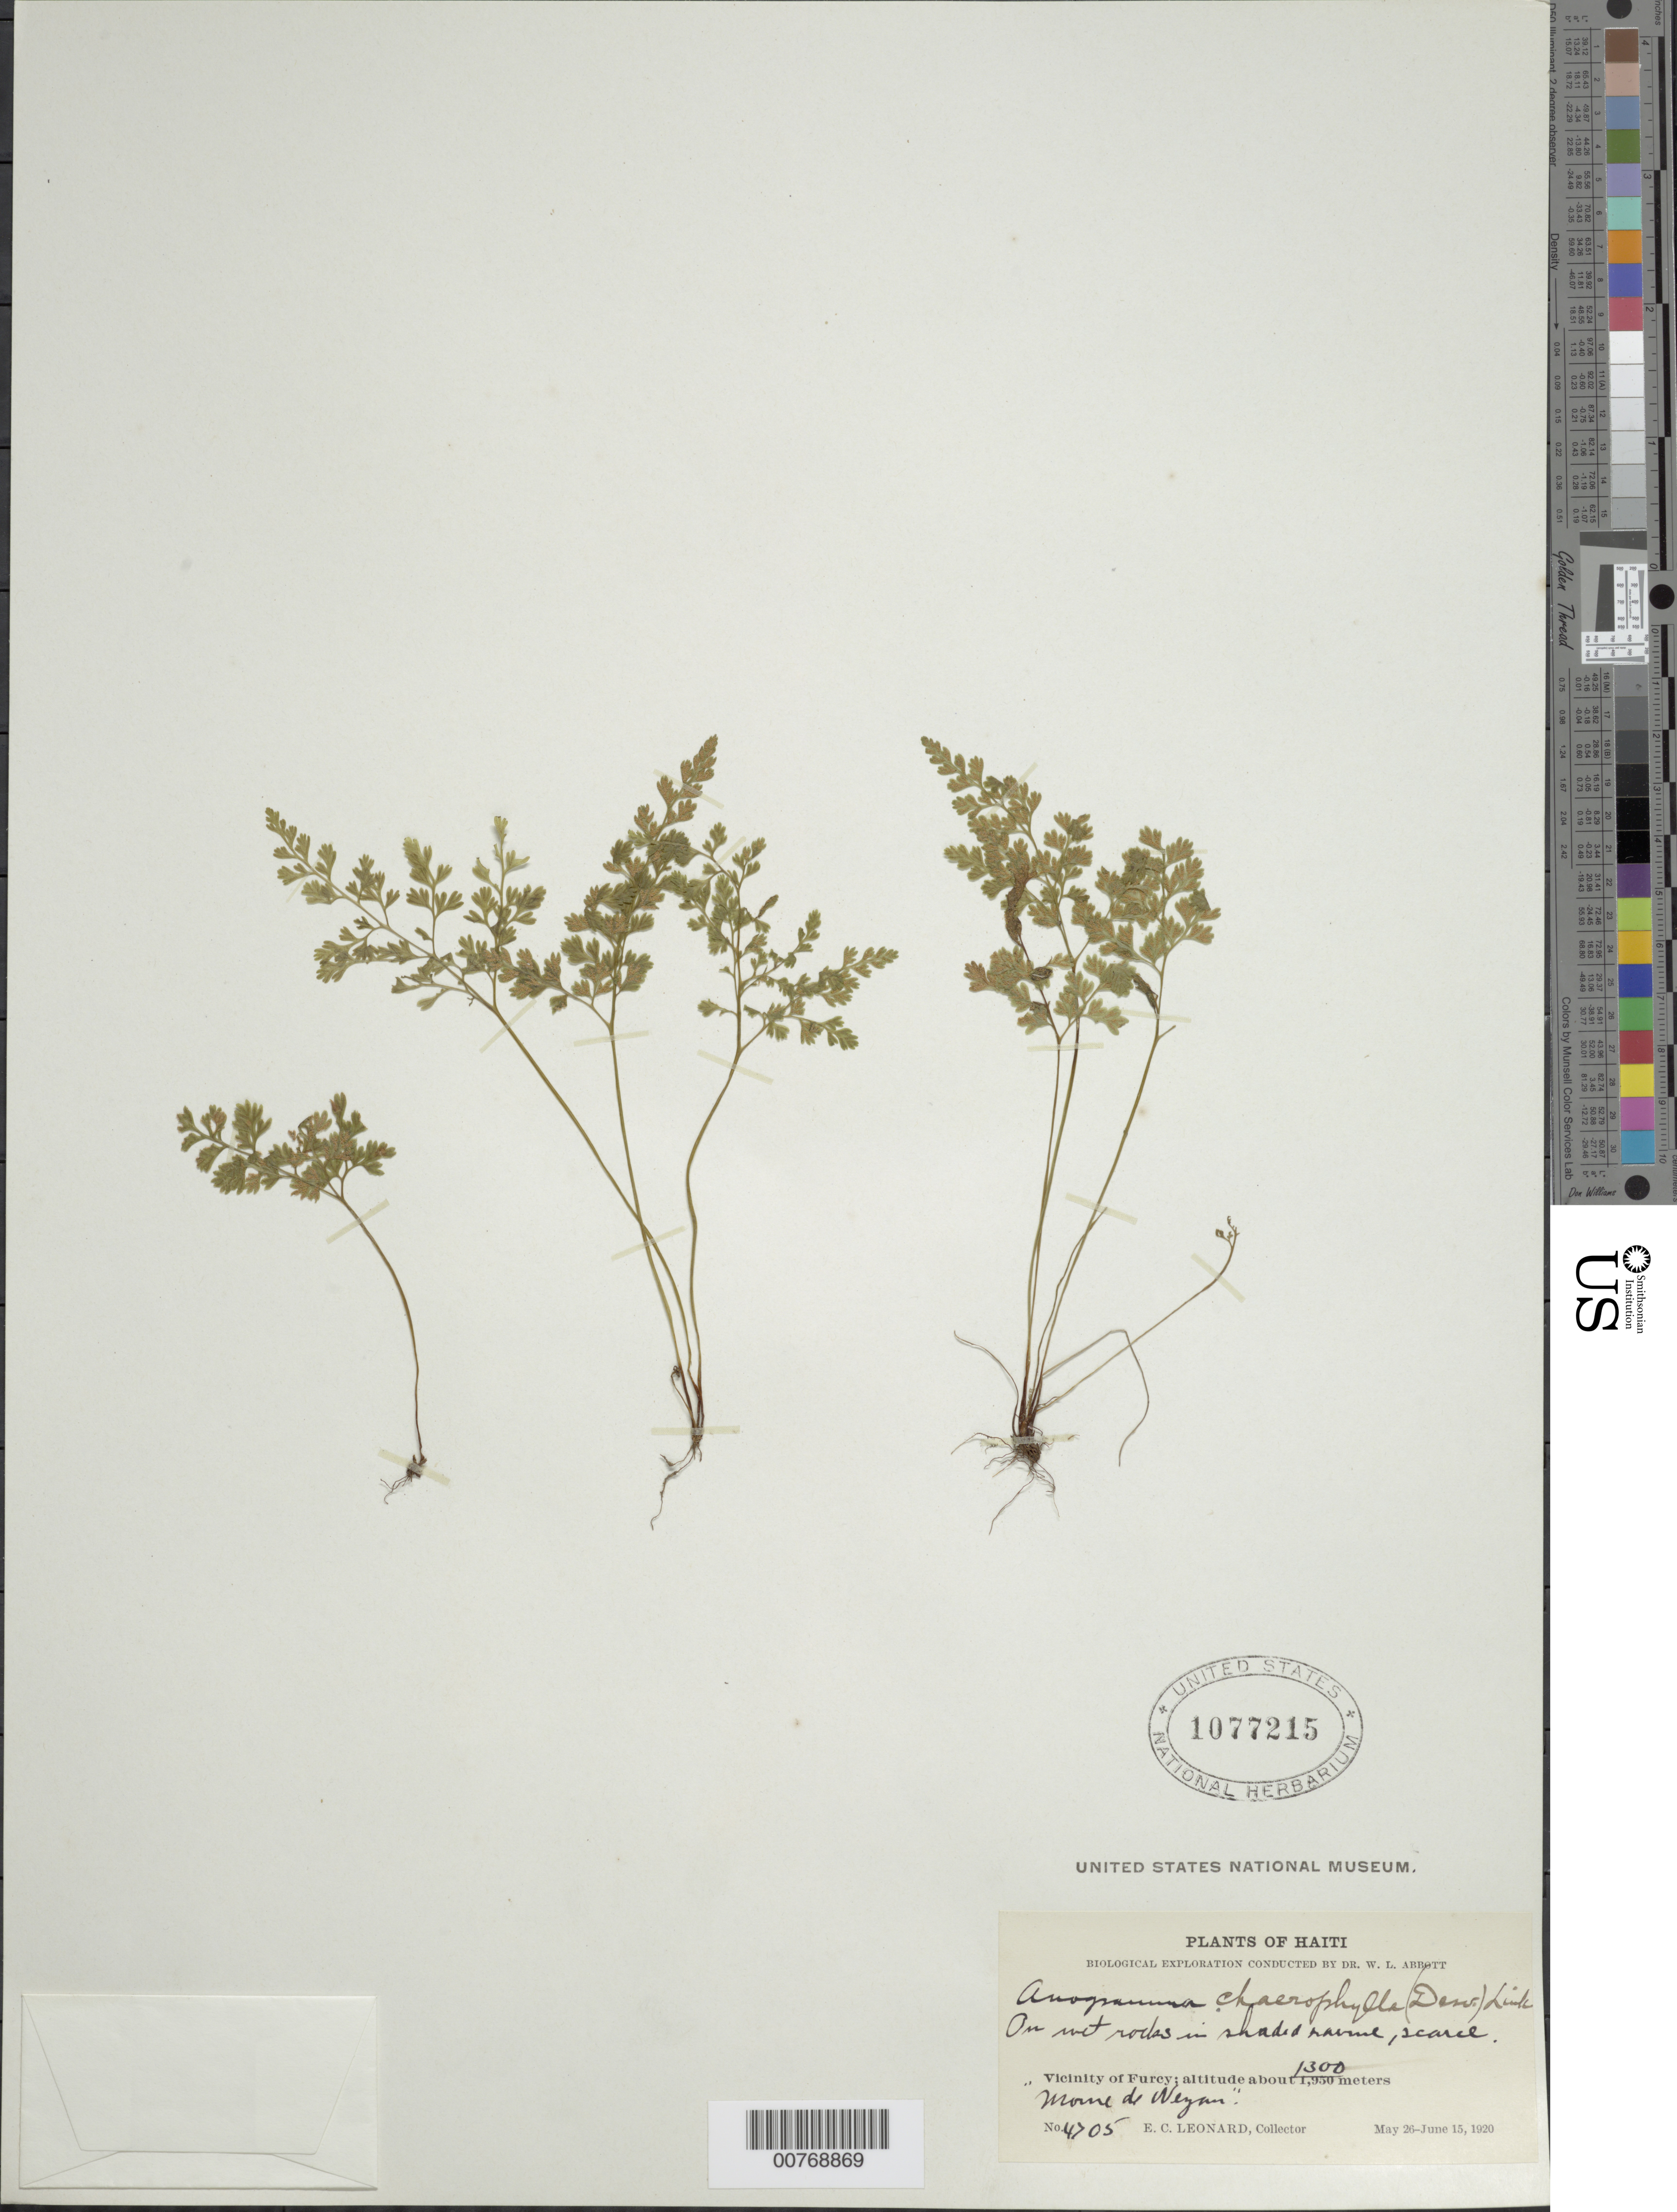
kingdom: Plantae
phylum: Tracheophyta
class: Polypodiopsida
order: Polypodiales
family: Pteridaceae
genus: Anogramma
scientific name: Anogramma chaerophylla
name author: (Desv.) Link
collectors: E. C. Leonard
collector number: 4705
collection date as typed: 26 May 1920 15 Jun 1920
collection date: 1920-05-26/1920-06-15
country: Haiti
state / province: Ouest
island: Hispaniola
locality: Vicinity of Furcy, Morne de Wezan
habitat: On wet rocks in shaded ravine, scarce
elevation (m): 1300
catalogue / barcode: US 1077215